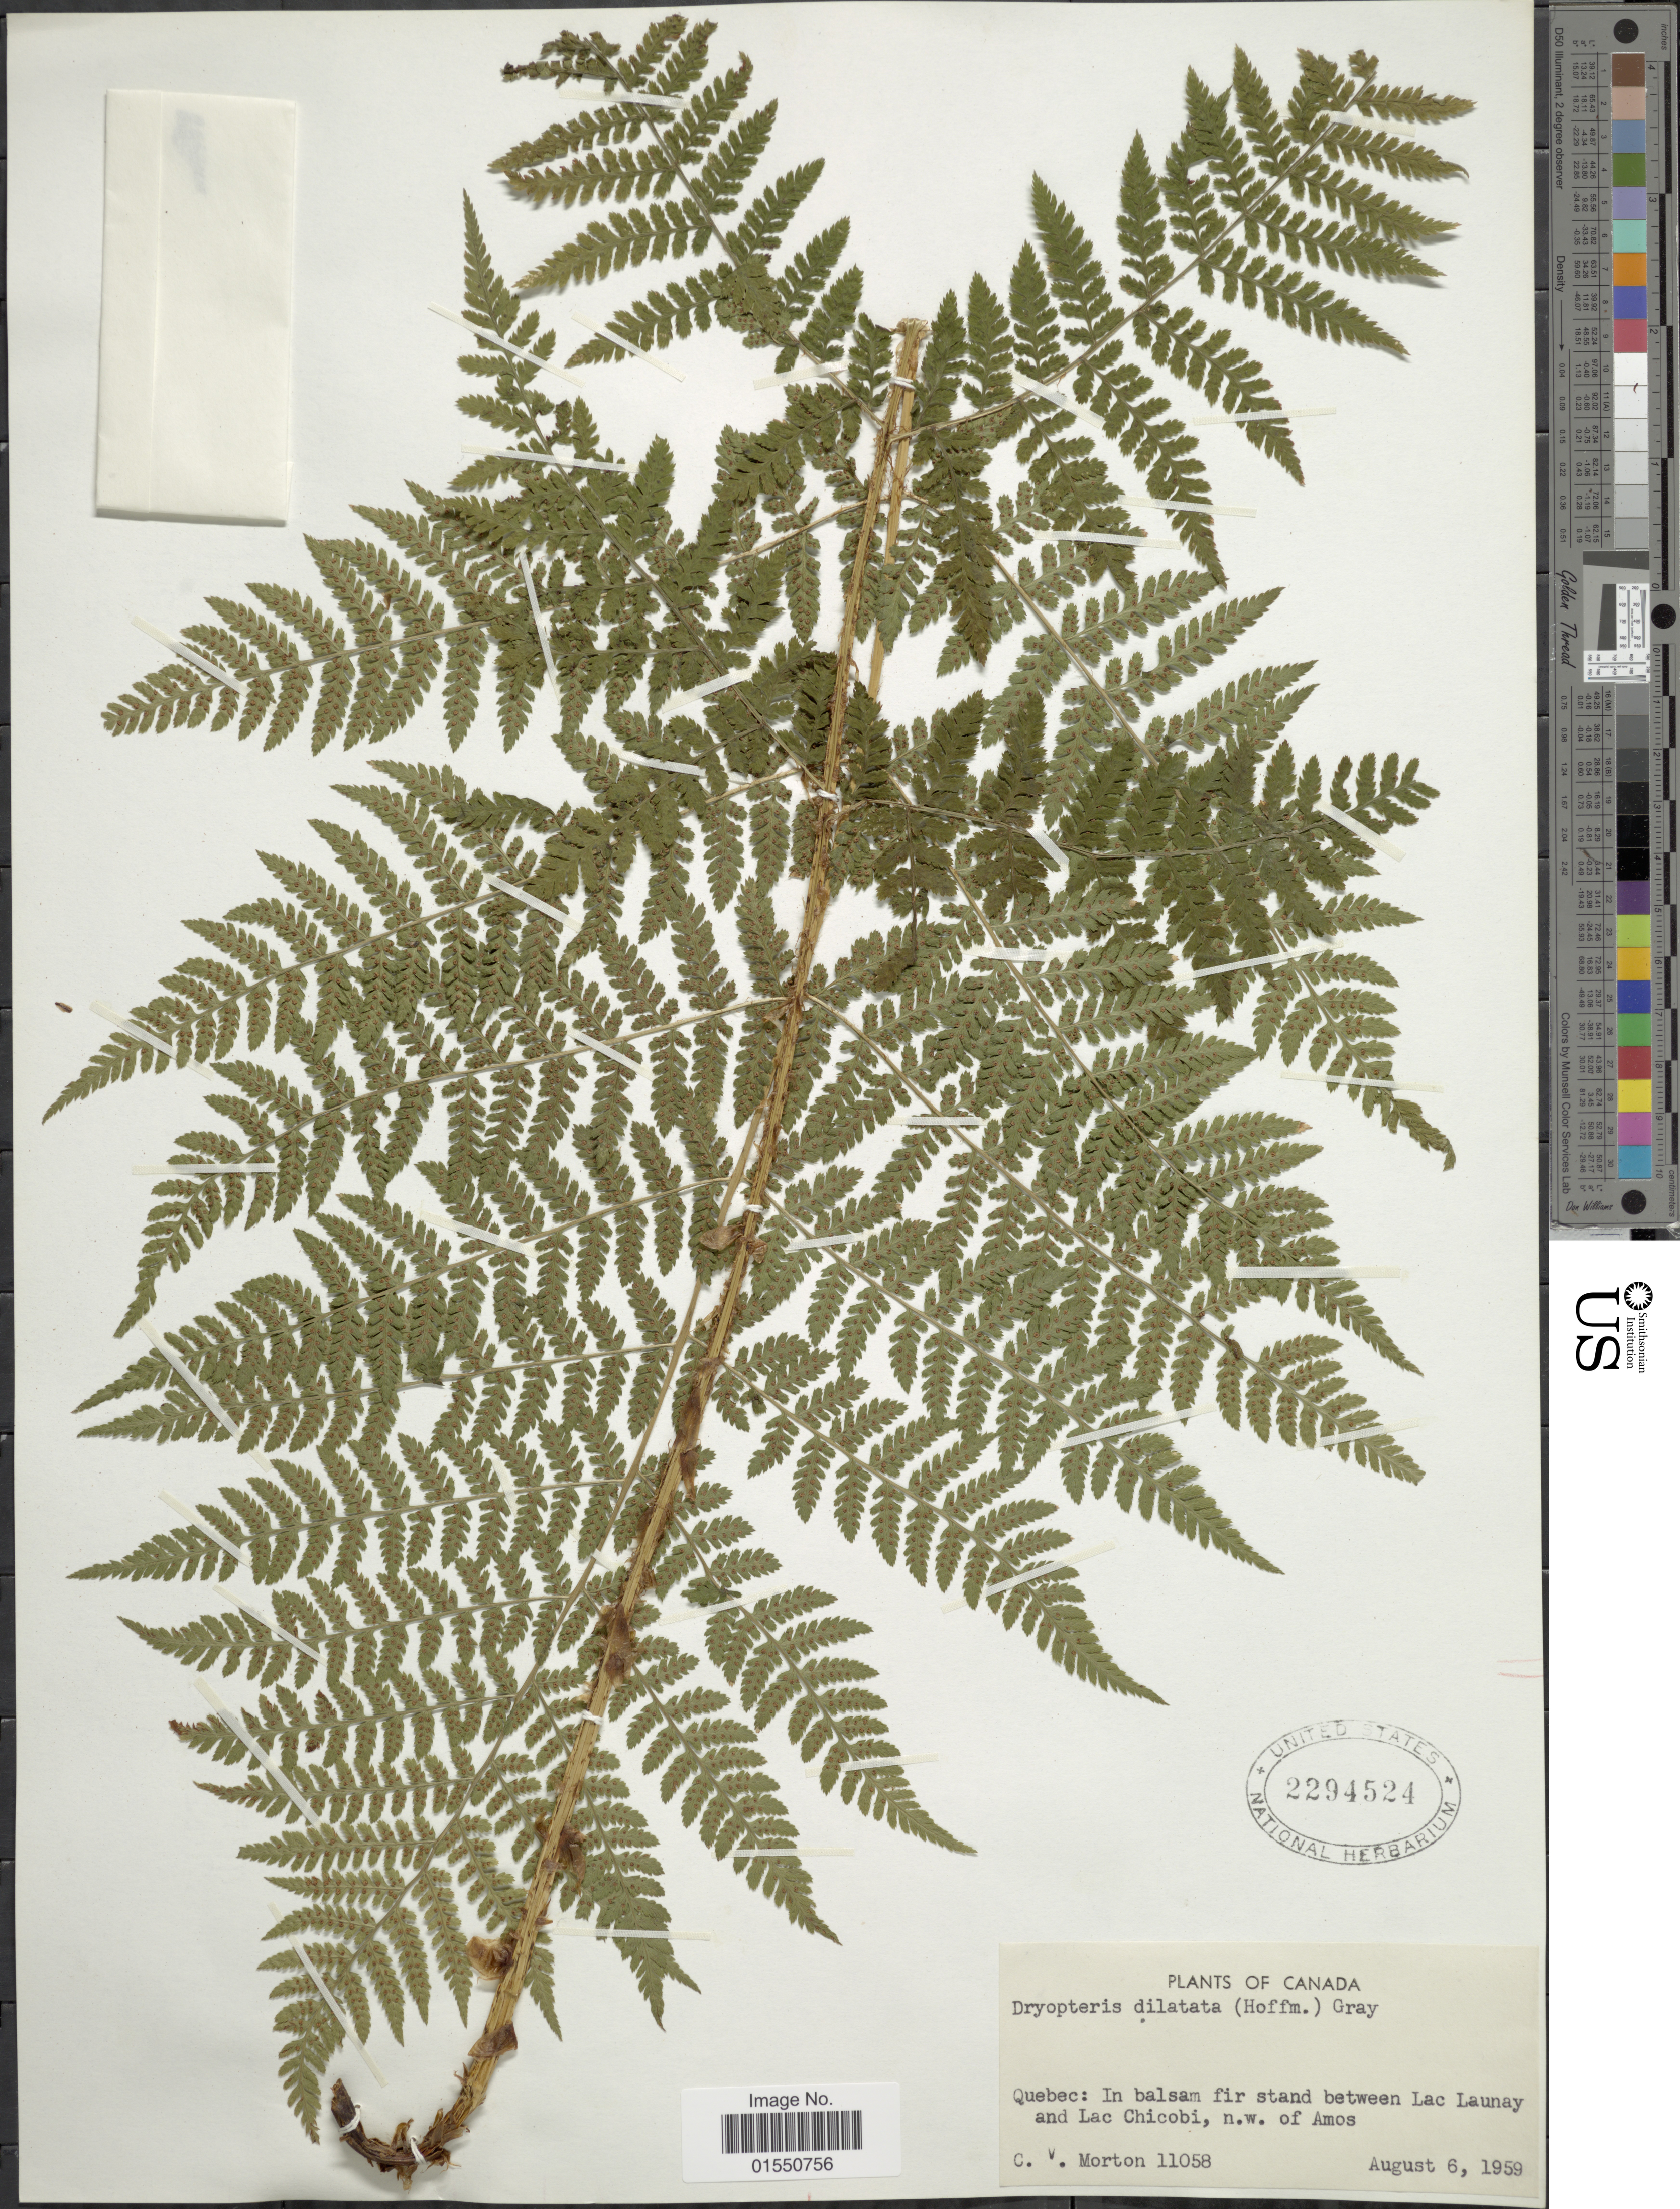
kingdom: Plantae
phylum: Tracheophyta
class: Polypodiopsida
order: Polypodiales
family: Dryopteridaceae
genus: Dryopteris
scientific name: Dryopteris expansa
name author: (C. Presl) Fraser-Jenk. & Jermy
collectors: C. V. Morton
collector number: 11058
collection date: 1959-08-06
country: Canada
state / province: Quebec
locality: In balsam fir stand between Lac Launay and Lac Chicobu, N. W. of Amos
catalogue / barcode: US 2294524